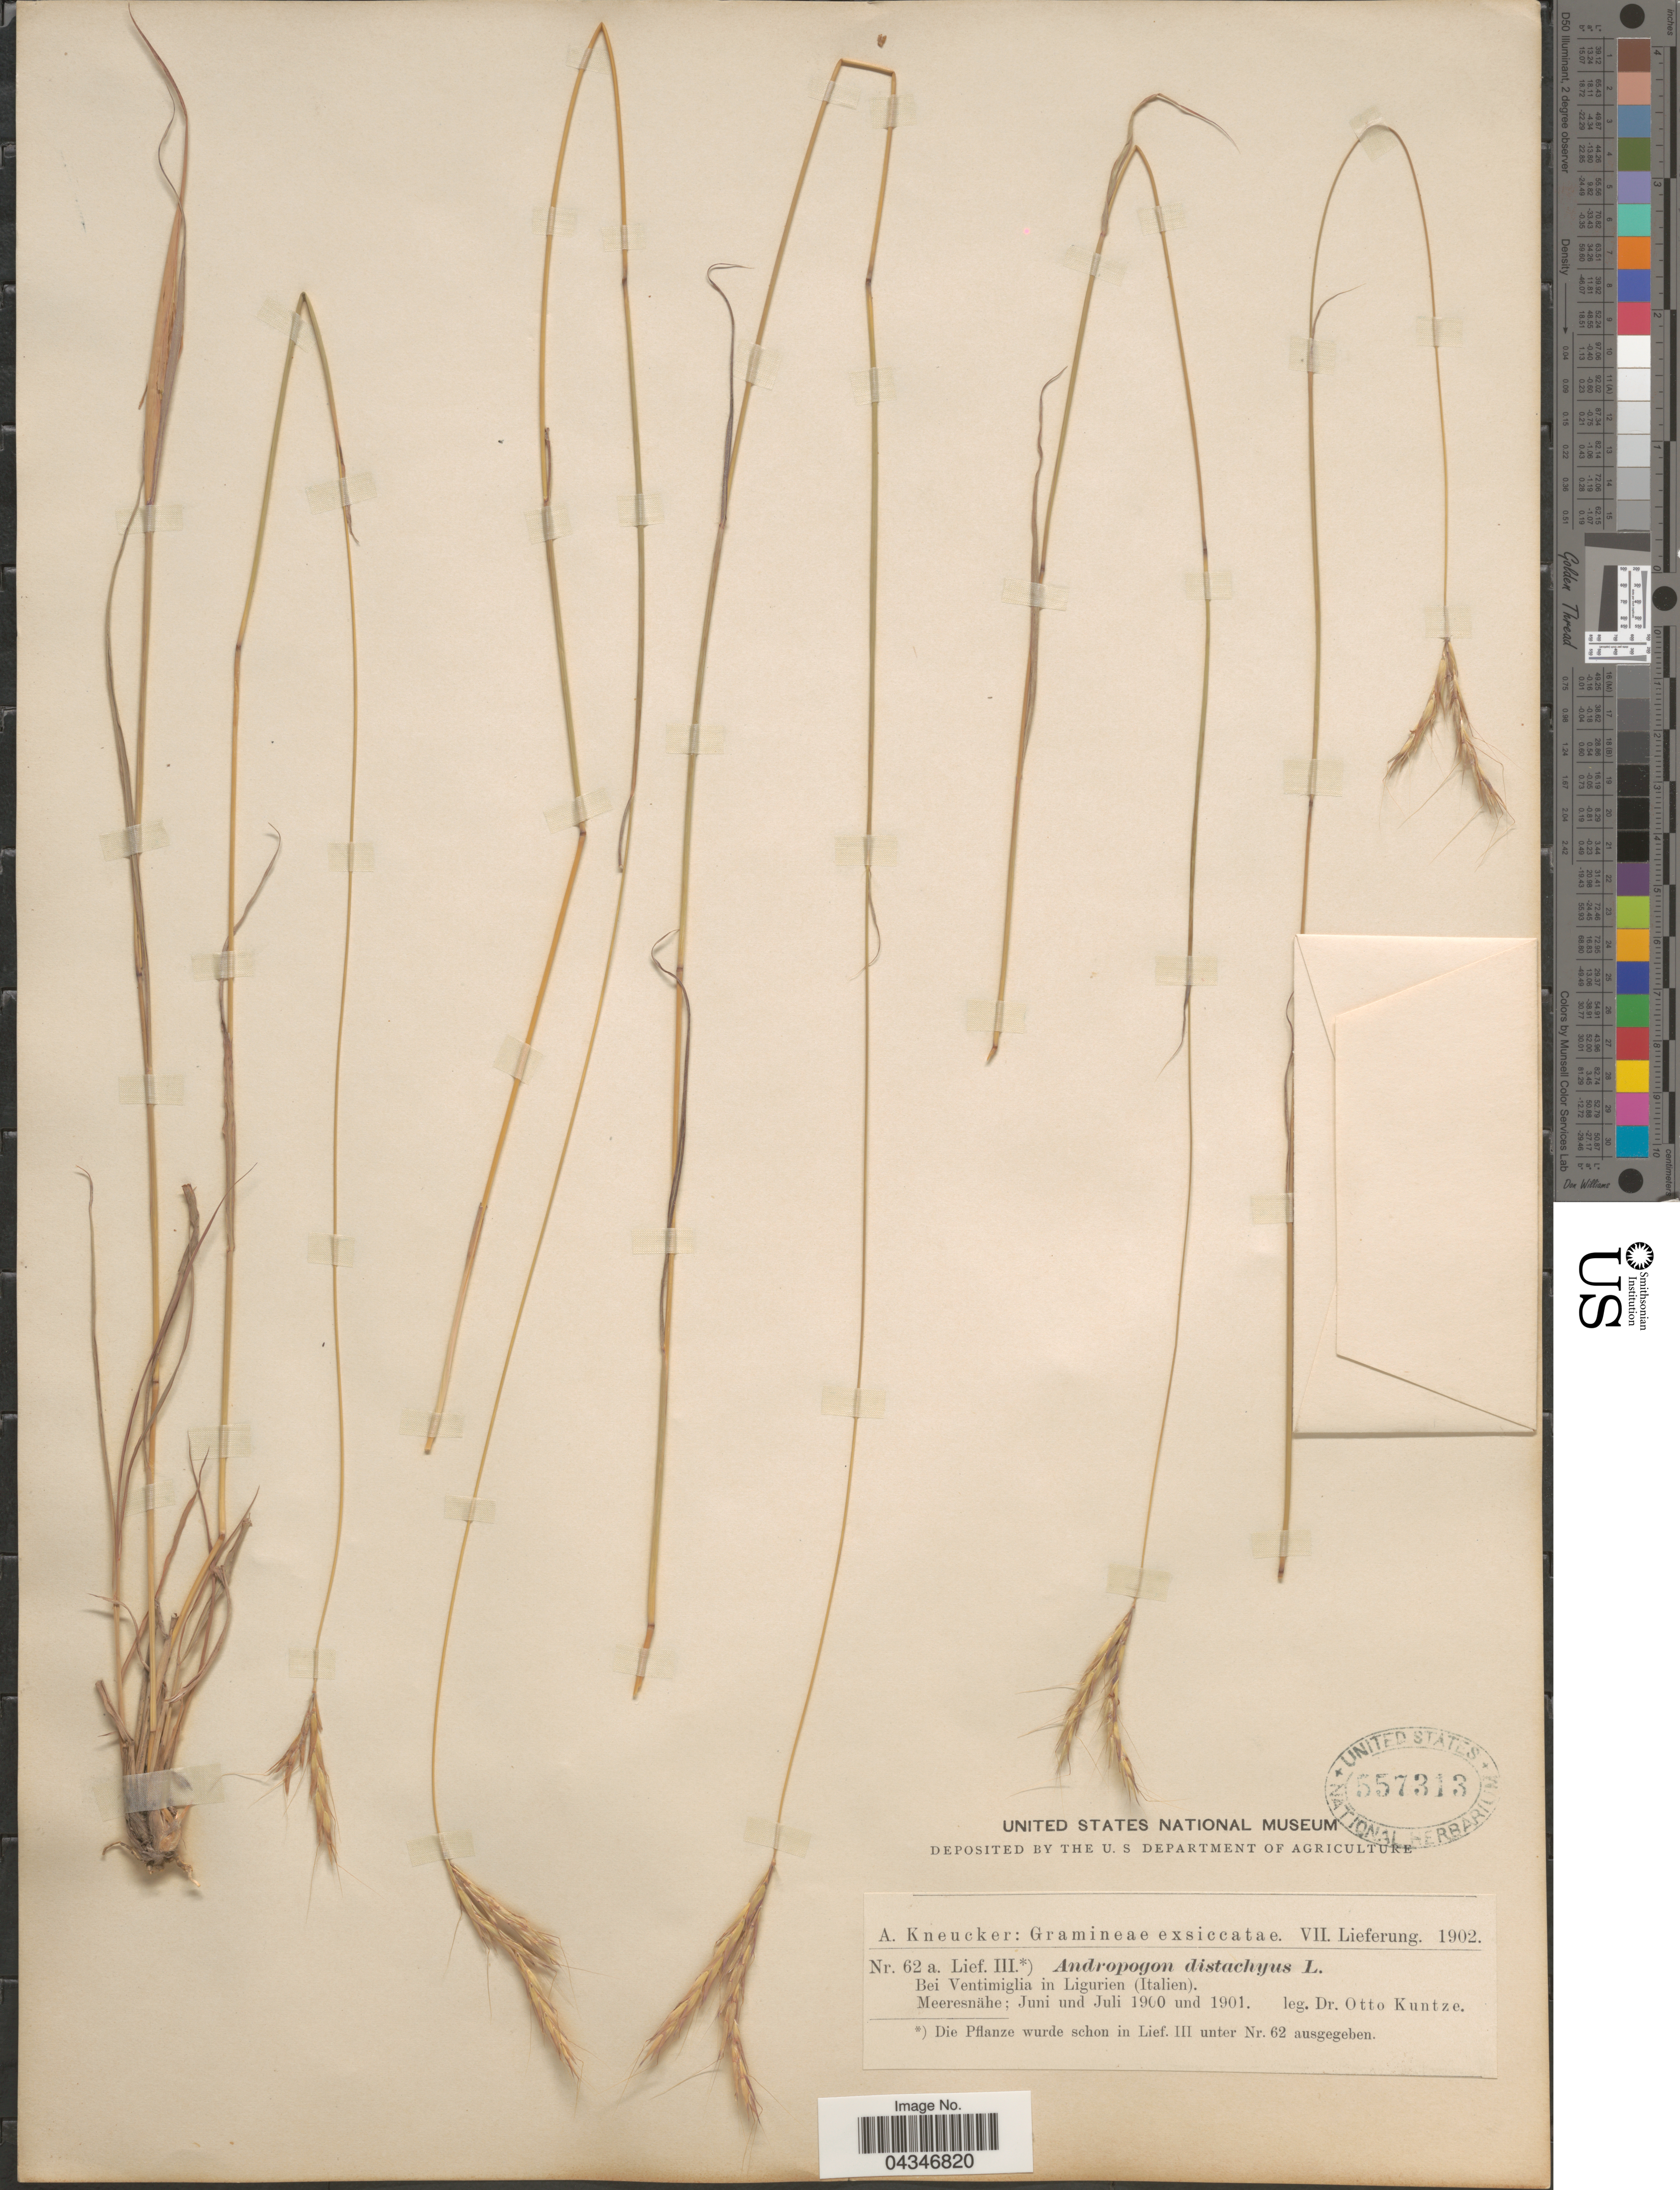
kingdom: Plantae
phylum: Tracheophyta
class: Liliopsida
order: Poales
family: Poaceae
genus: Andropogon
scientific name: Andropogon distachyos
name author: L.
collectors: C.E.O. Kuntze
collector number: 62a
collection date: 1900-06/1901-07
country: Italy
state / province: Liguria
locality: Bei Ventimiglia in Ligurien (Italien).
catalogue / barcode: US 557313